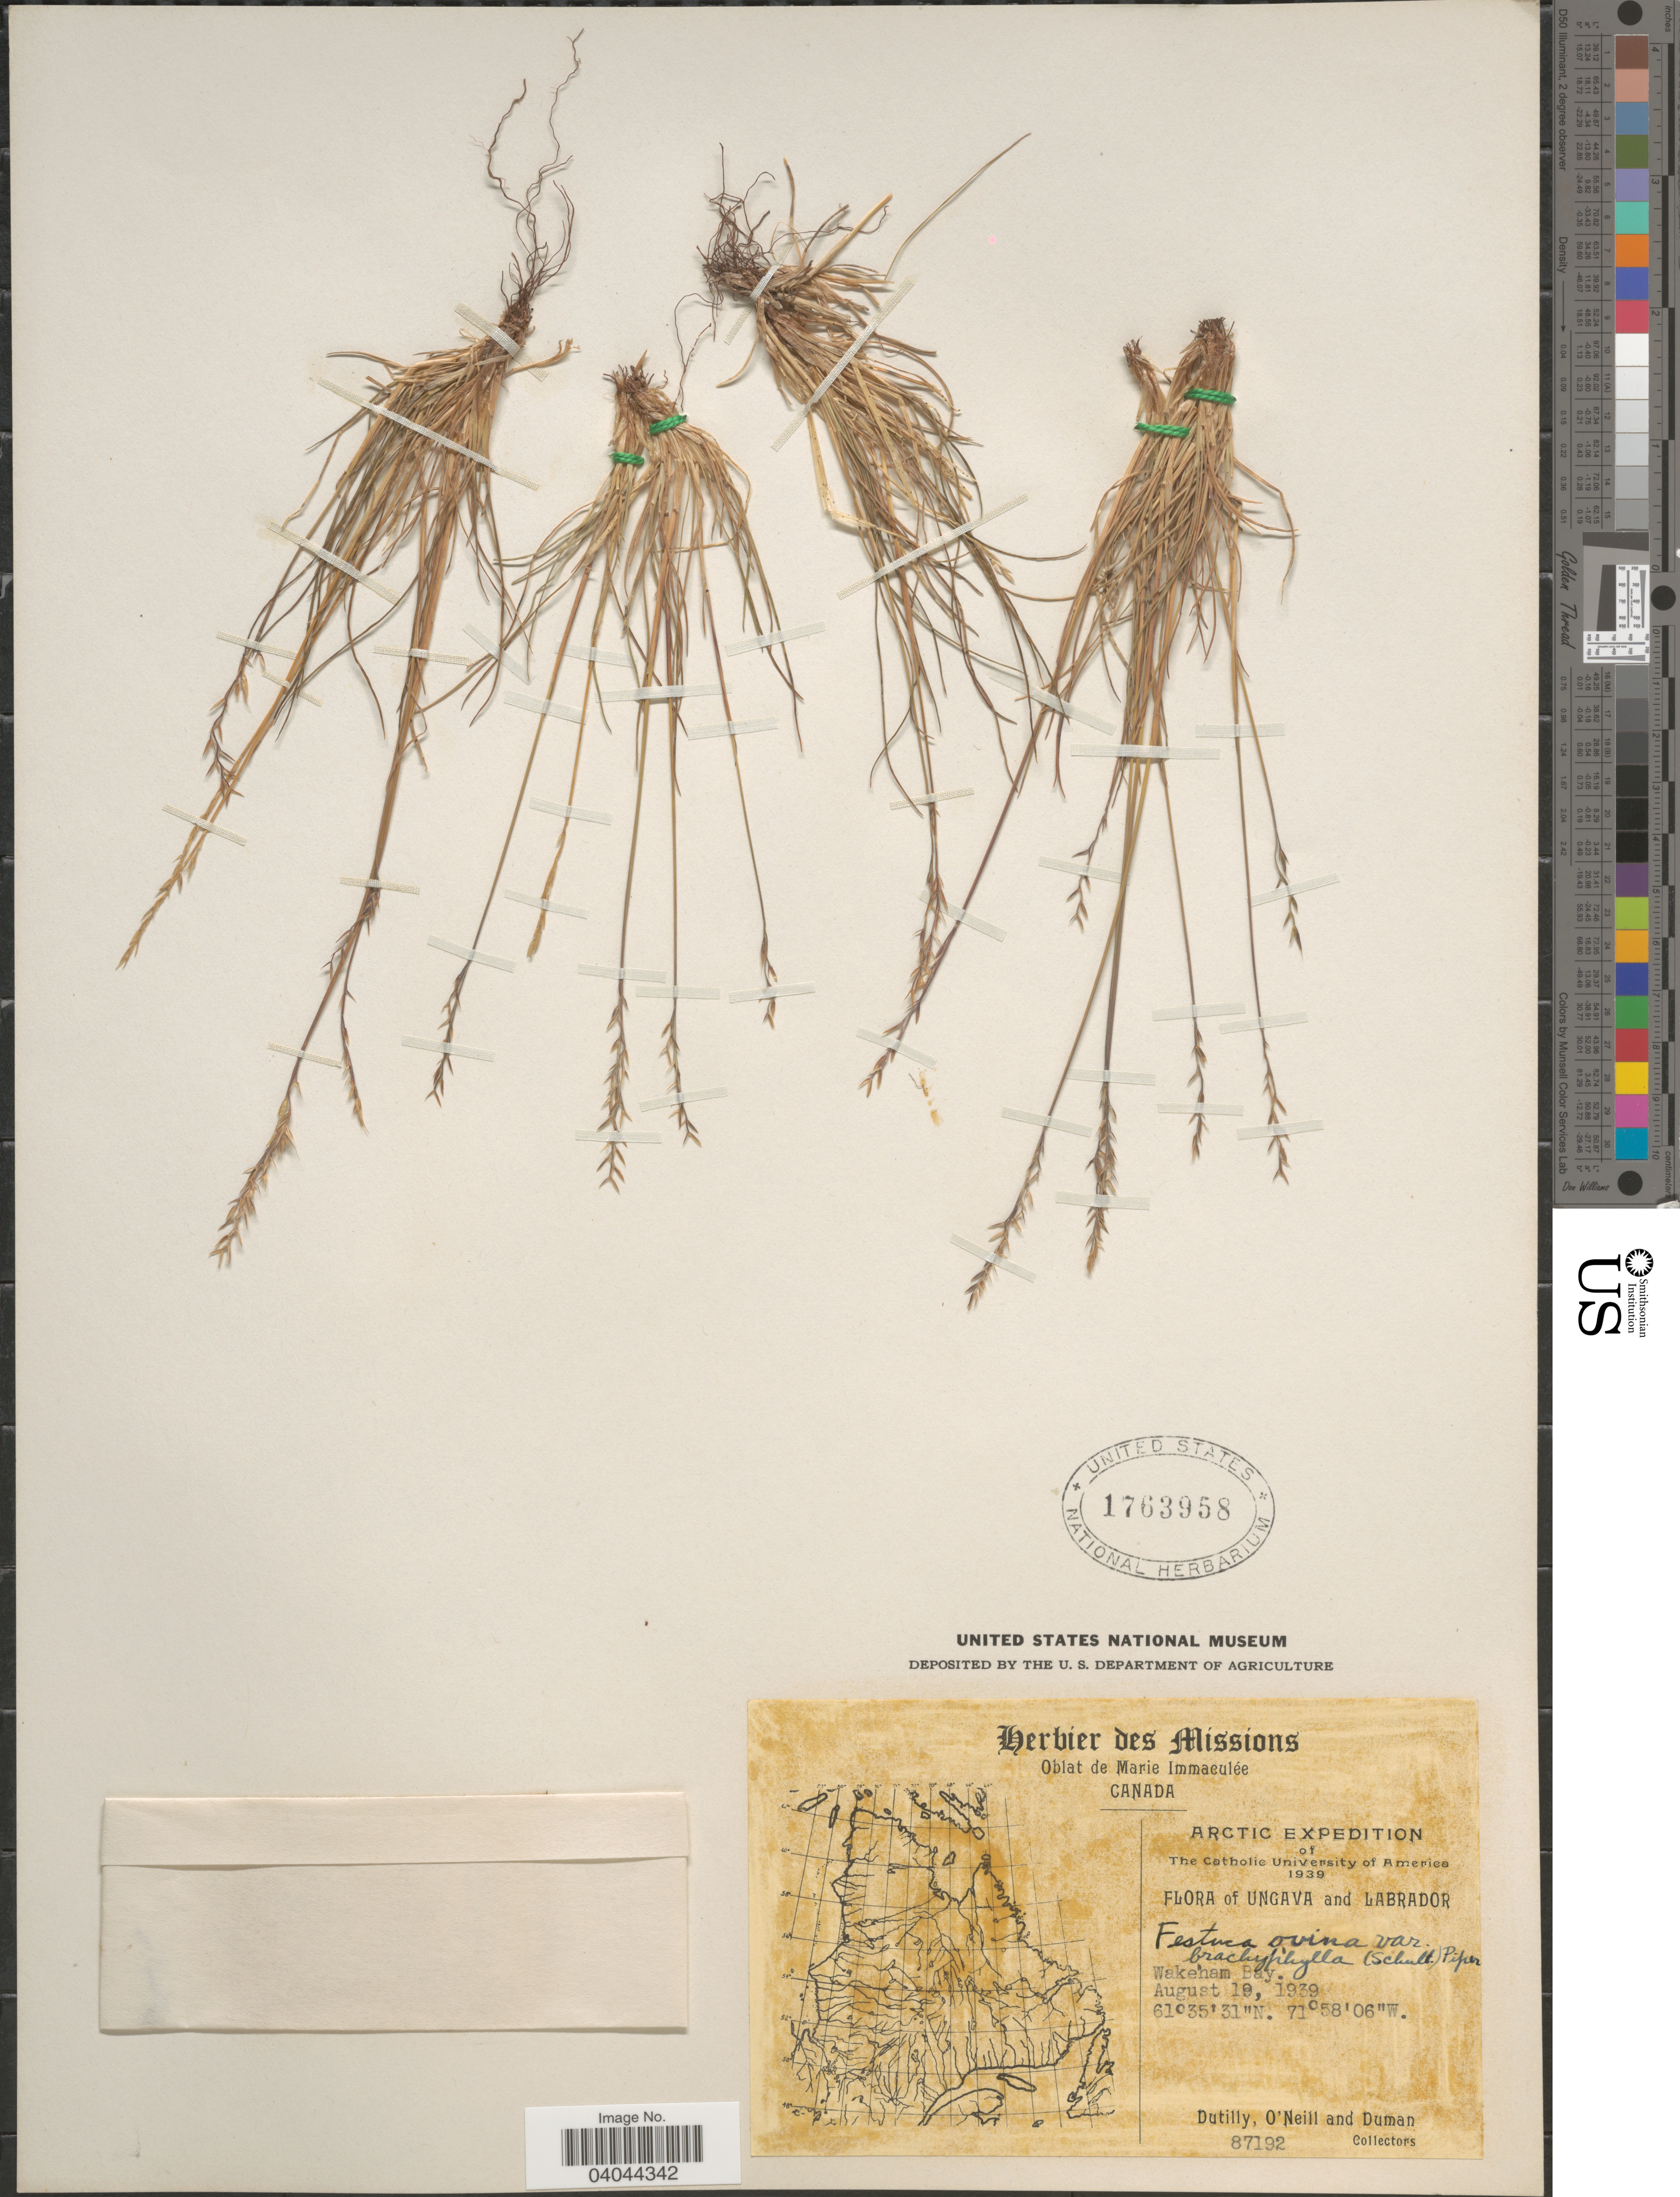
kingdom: Plantae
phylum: Tracheophyta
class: Liliopsida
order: Poales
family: Poaceae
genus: Festuca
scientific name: Festuca brachyphylla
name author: Schult.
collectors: -. Dutilly, O' Neill & -. Duman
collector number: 87192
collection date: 1939-08-19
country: Canada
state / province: Newfoundland and Labrador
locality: Ungava and Labrador. Wakeham Bay.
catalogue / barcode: US 1763958